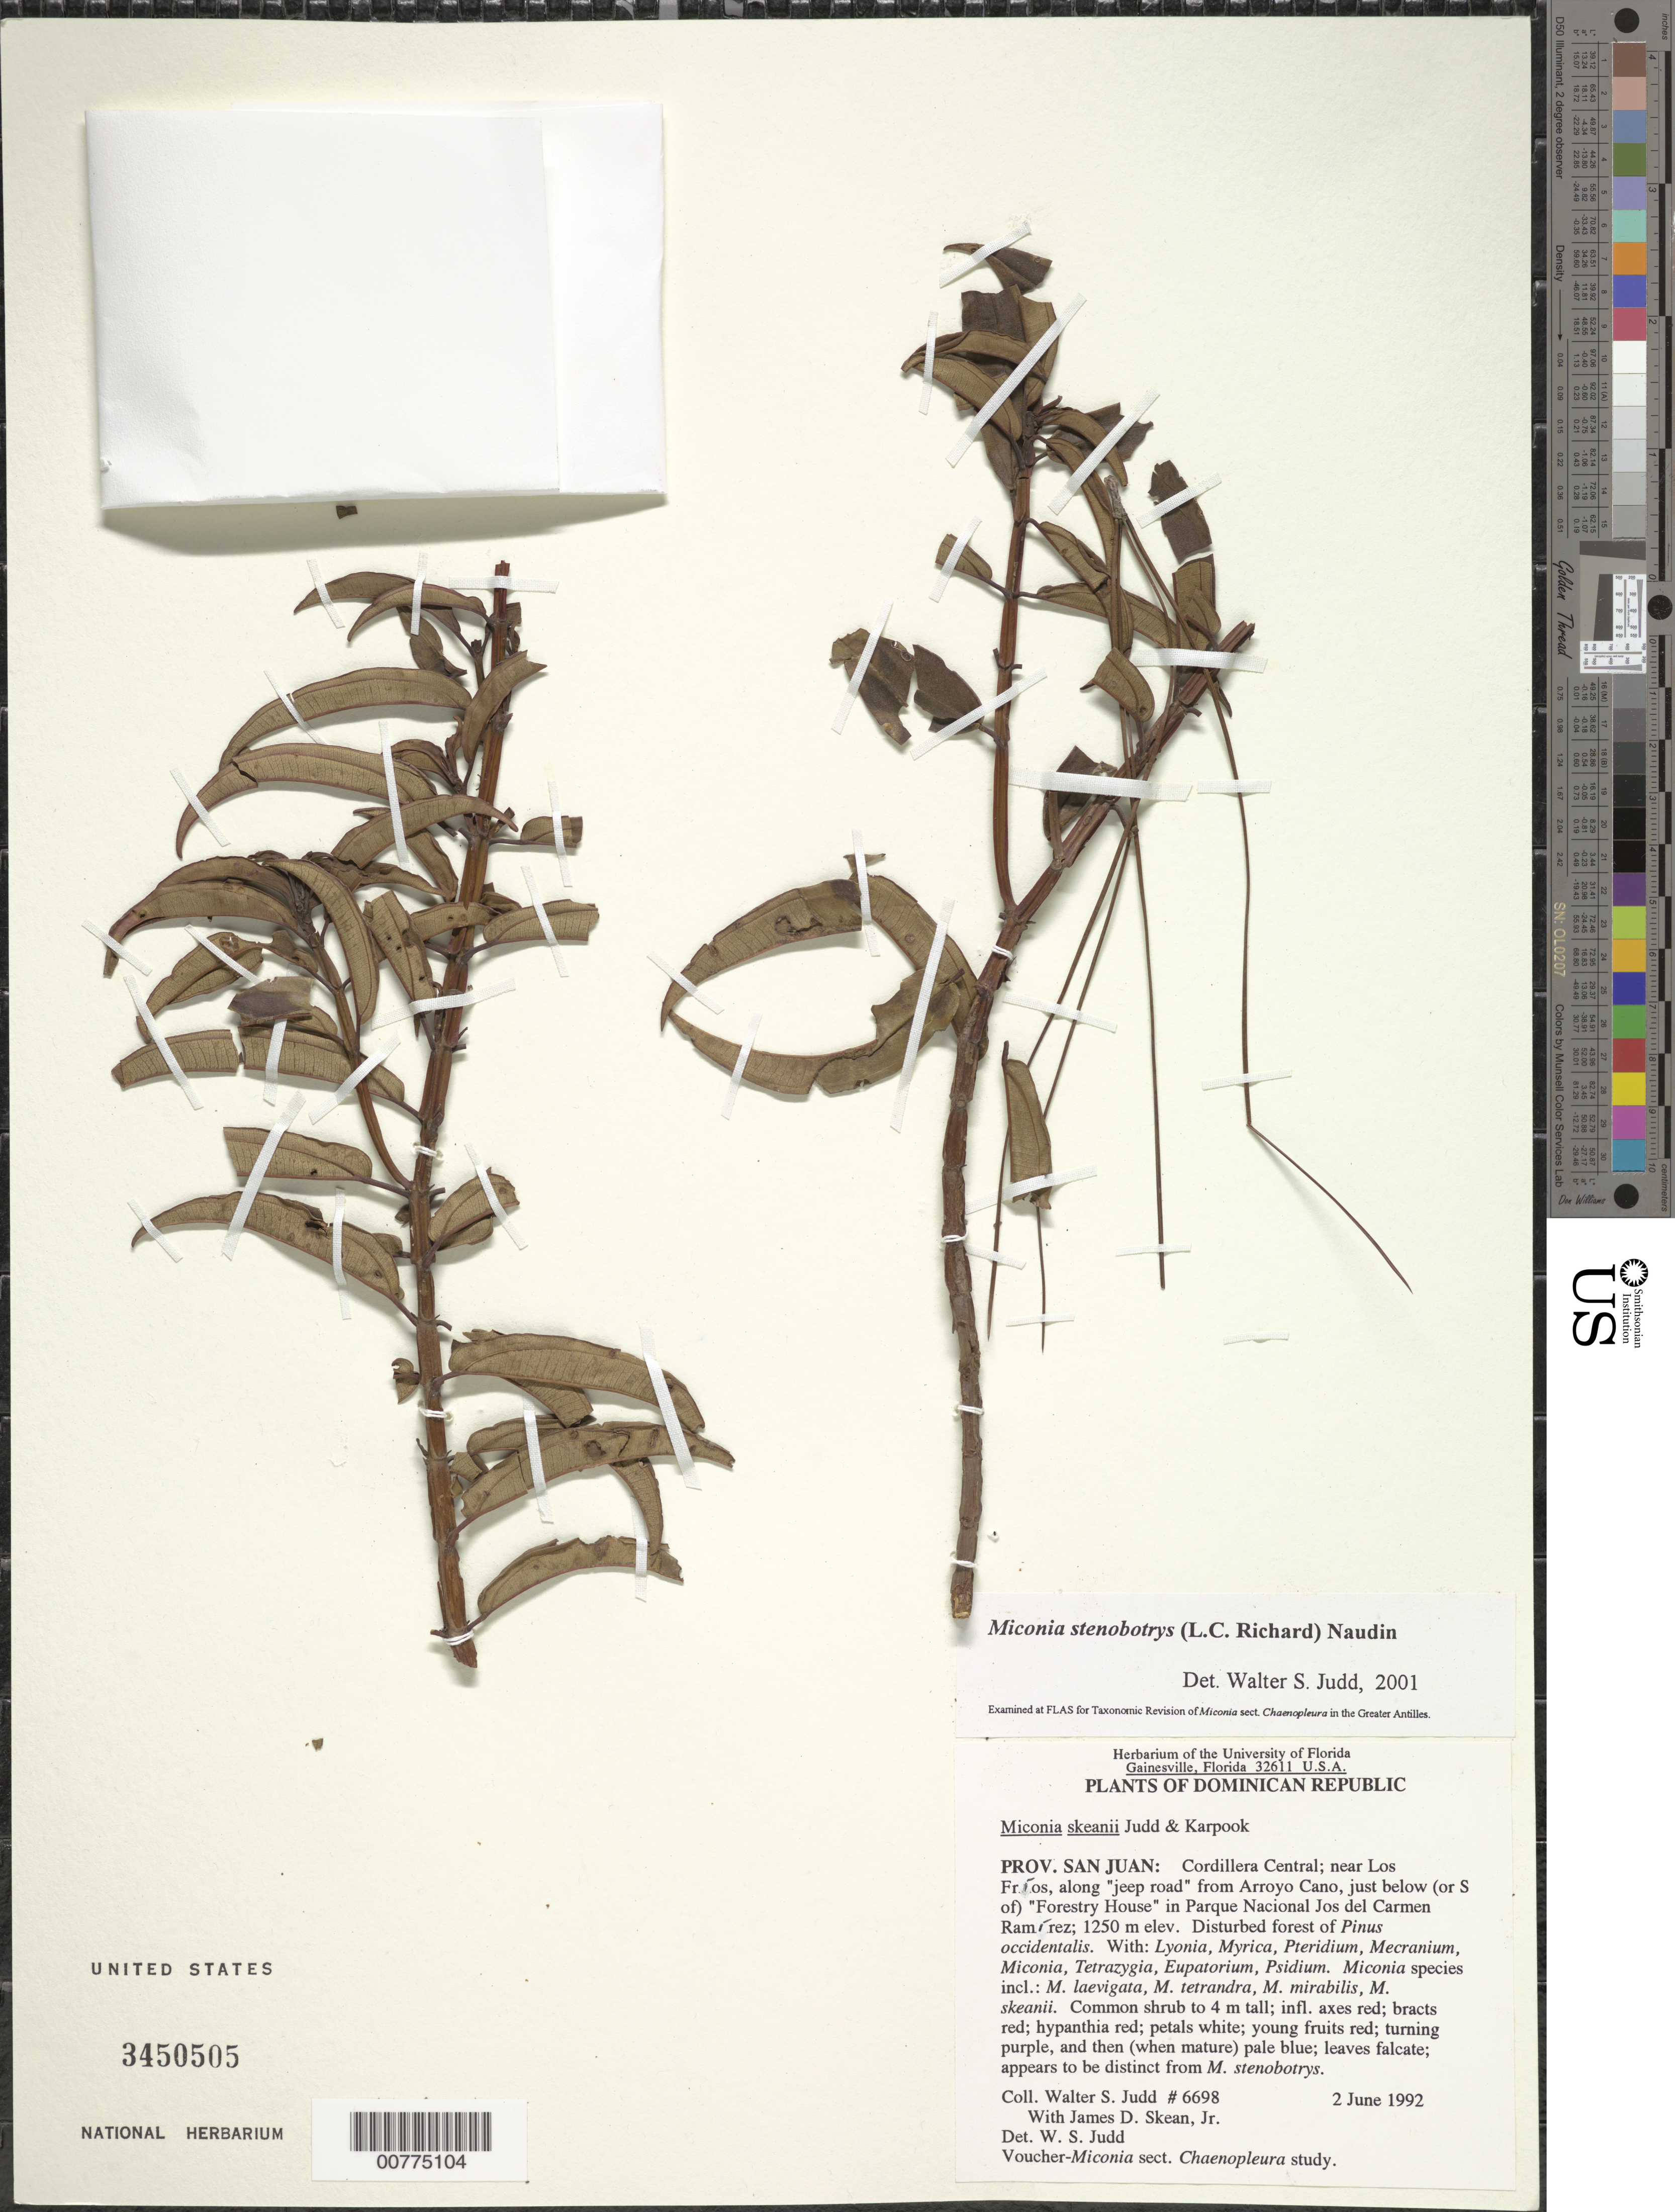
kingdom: Plantae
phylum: Tracheophyta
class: Magnoliopsida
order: Myrtales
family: Melastomataceae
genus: Miconia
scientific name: Miconia stenobotrys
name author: (Rich.) Naudin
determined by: Judd, Walter S.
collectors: W. S. Judd & J. D. Skean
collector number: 6698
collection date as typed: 02 Jun 1992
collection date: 1992-06-02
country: Dominican Republic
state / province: San Juan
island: Hispaniola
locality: Cordillera Central, near Los Fríos, along "jeep road" from Arroyo Cano, just below (or S of) "Forestry House" in National Park José del Carmen Ramírez.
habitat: Disturbed forest of Pinus occidentalis, with Lyonia, Myrica, Pteridium, Mecranium, Miconia, Tetrazygia, Eupatorium, etc.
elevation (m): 1250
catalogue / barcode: US 3450505